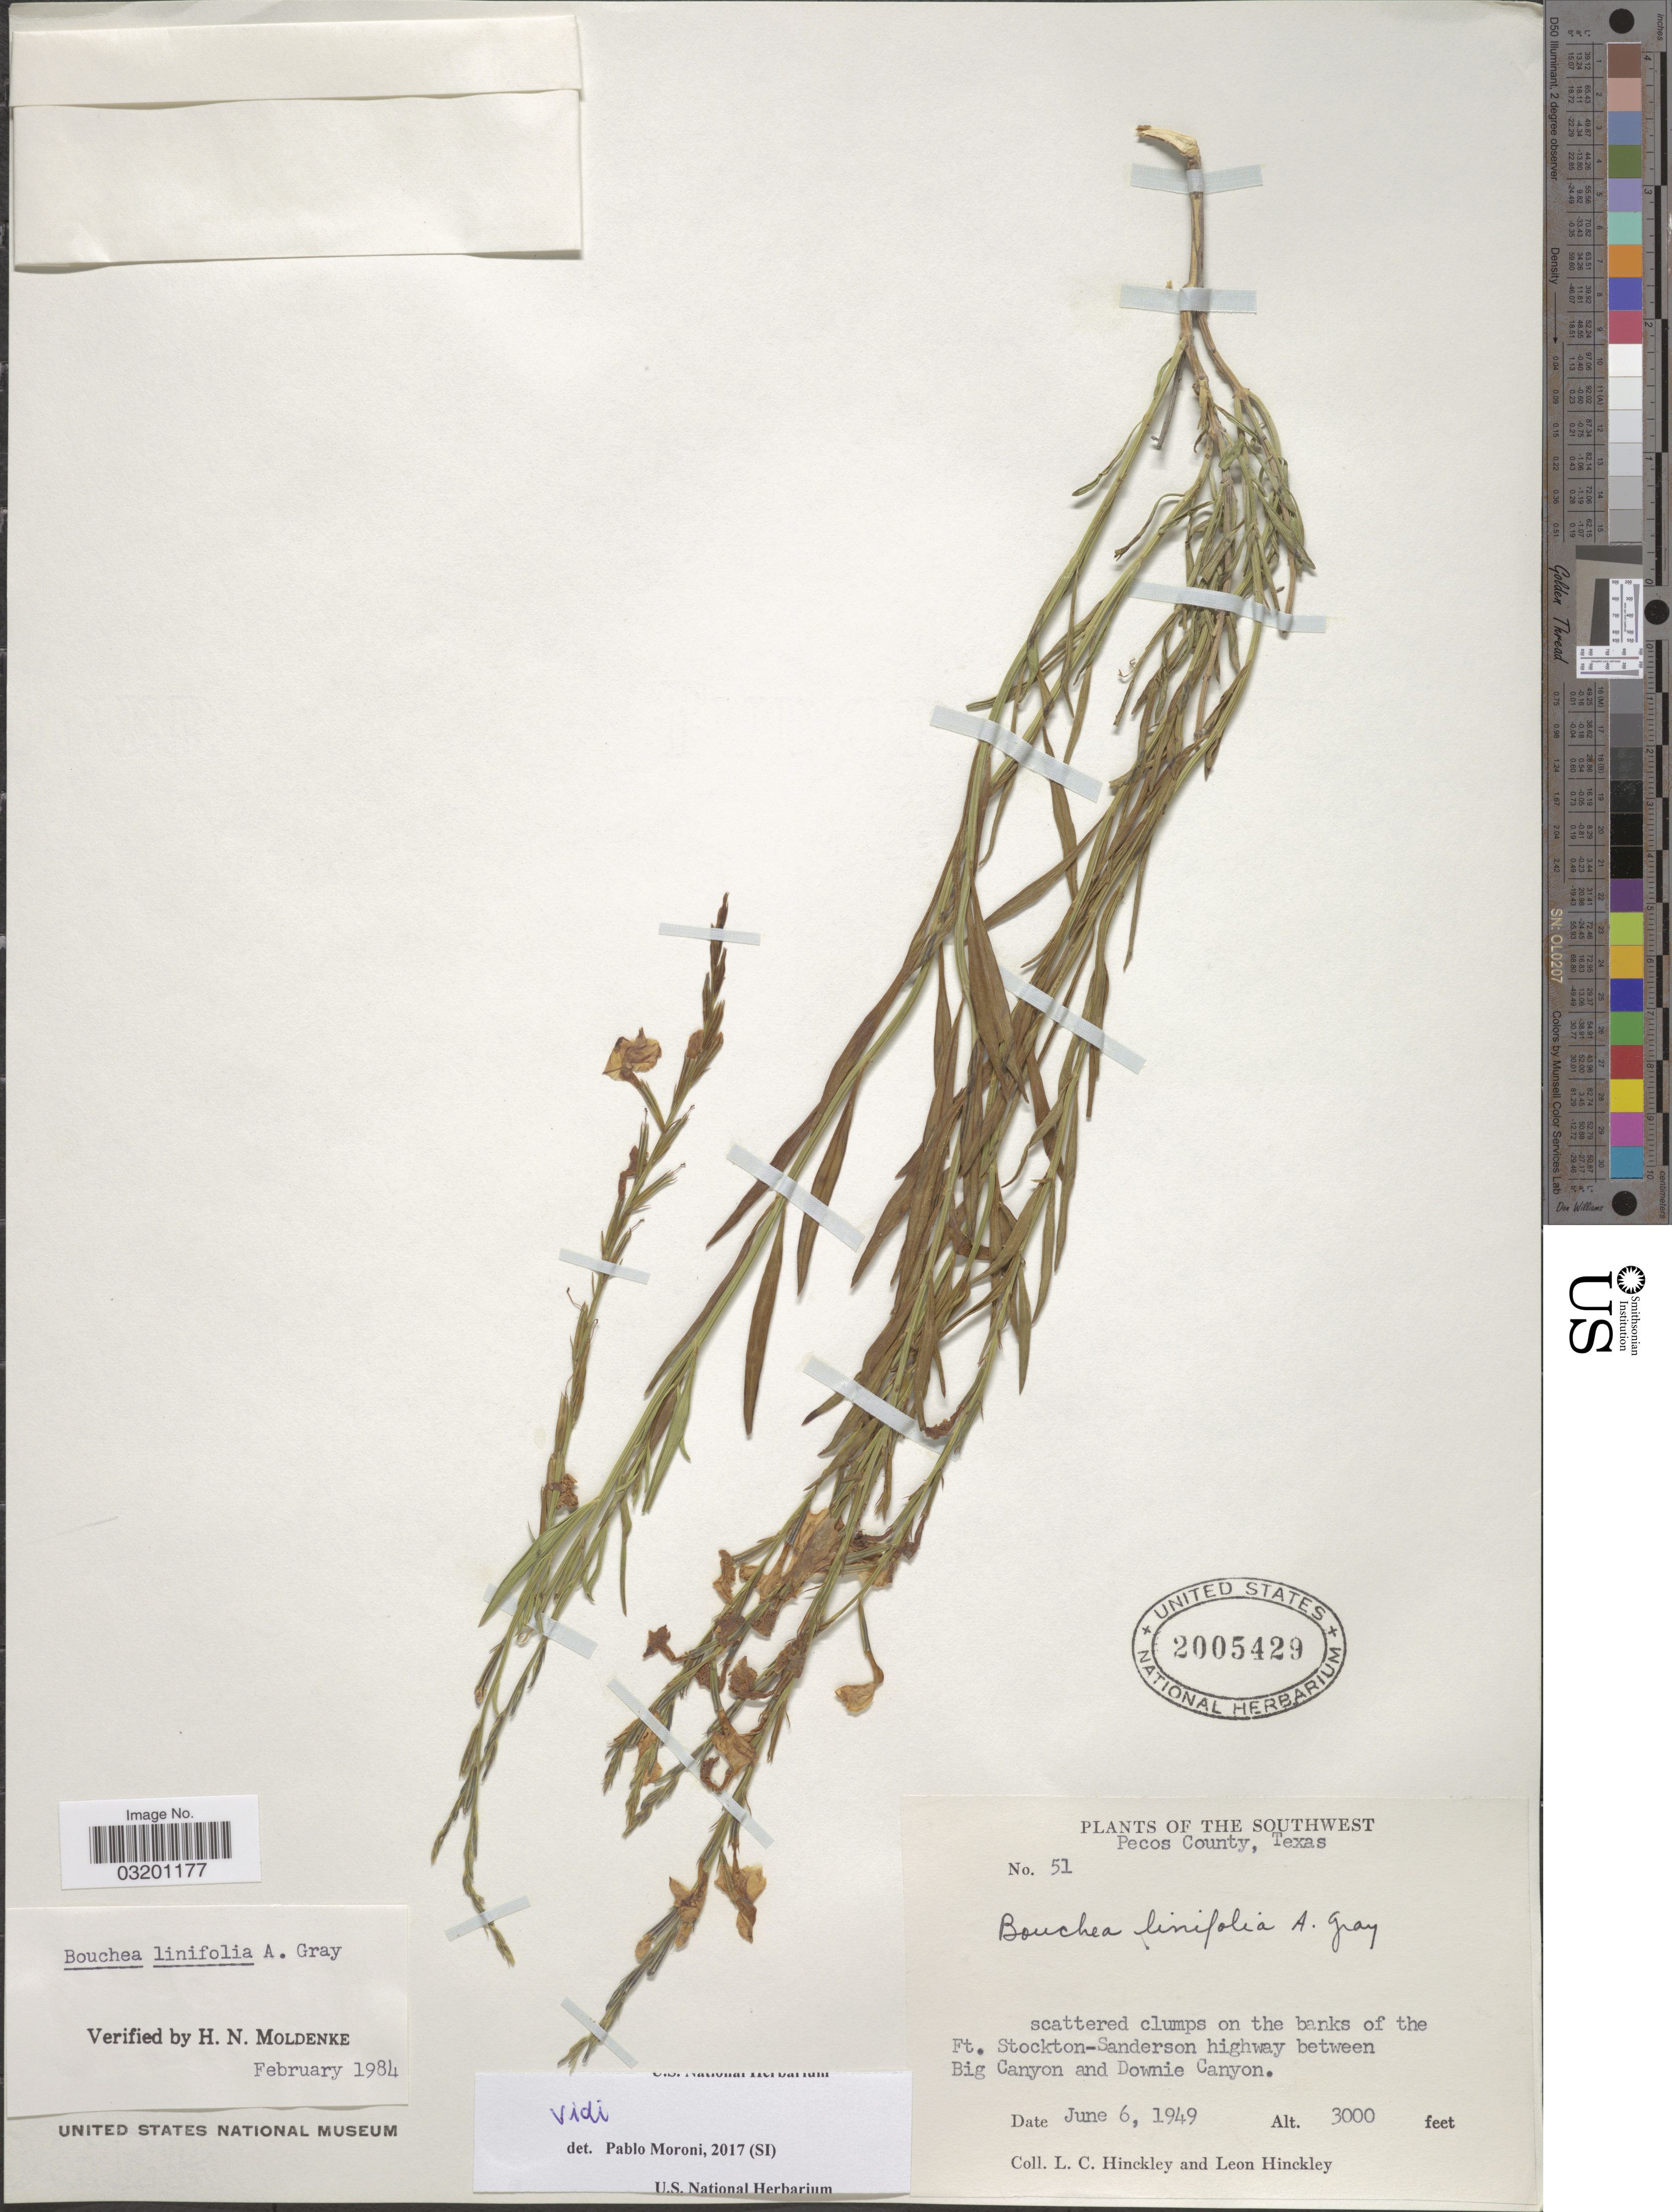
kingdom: Plantae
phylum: Tracheophyta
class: Magnoliopsida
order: Lamiales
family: Verbenaceae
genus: Bouchea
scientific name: Bouchea linifolia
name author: A. Gray ex Torr. in Emory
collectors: L. Hinckley & L. Hinckley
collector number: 51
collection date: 1949-06-06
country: United States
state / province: Texas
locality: Southwest. Pecos County. On the banks of the Ft. Stockton-Sanderson Highway between Big Canyon and Downie Canyon.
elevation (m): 914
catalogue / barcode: US 2005429